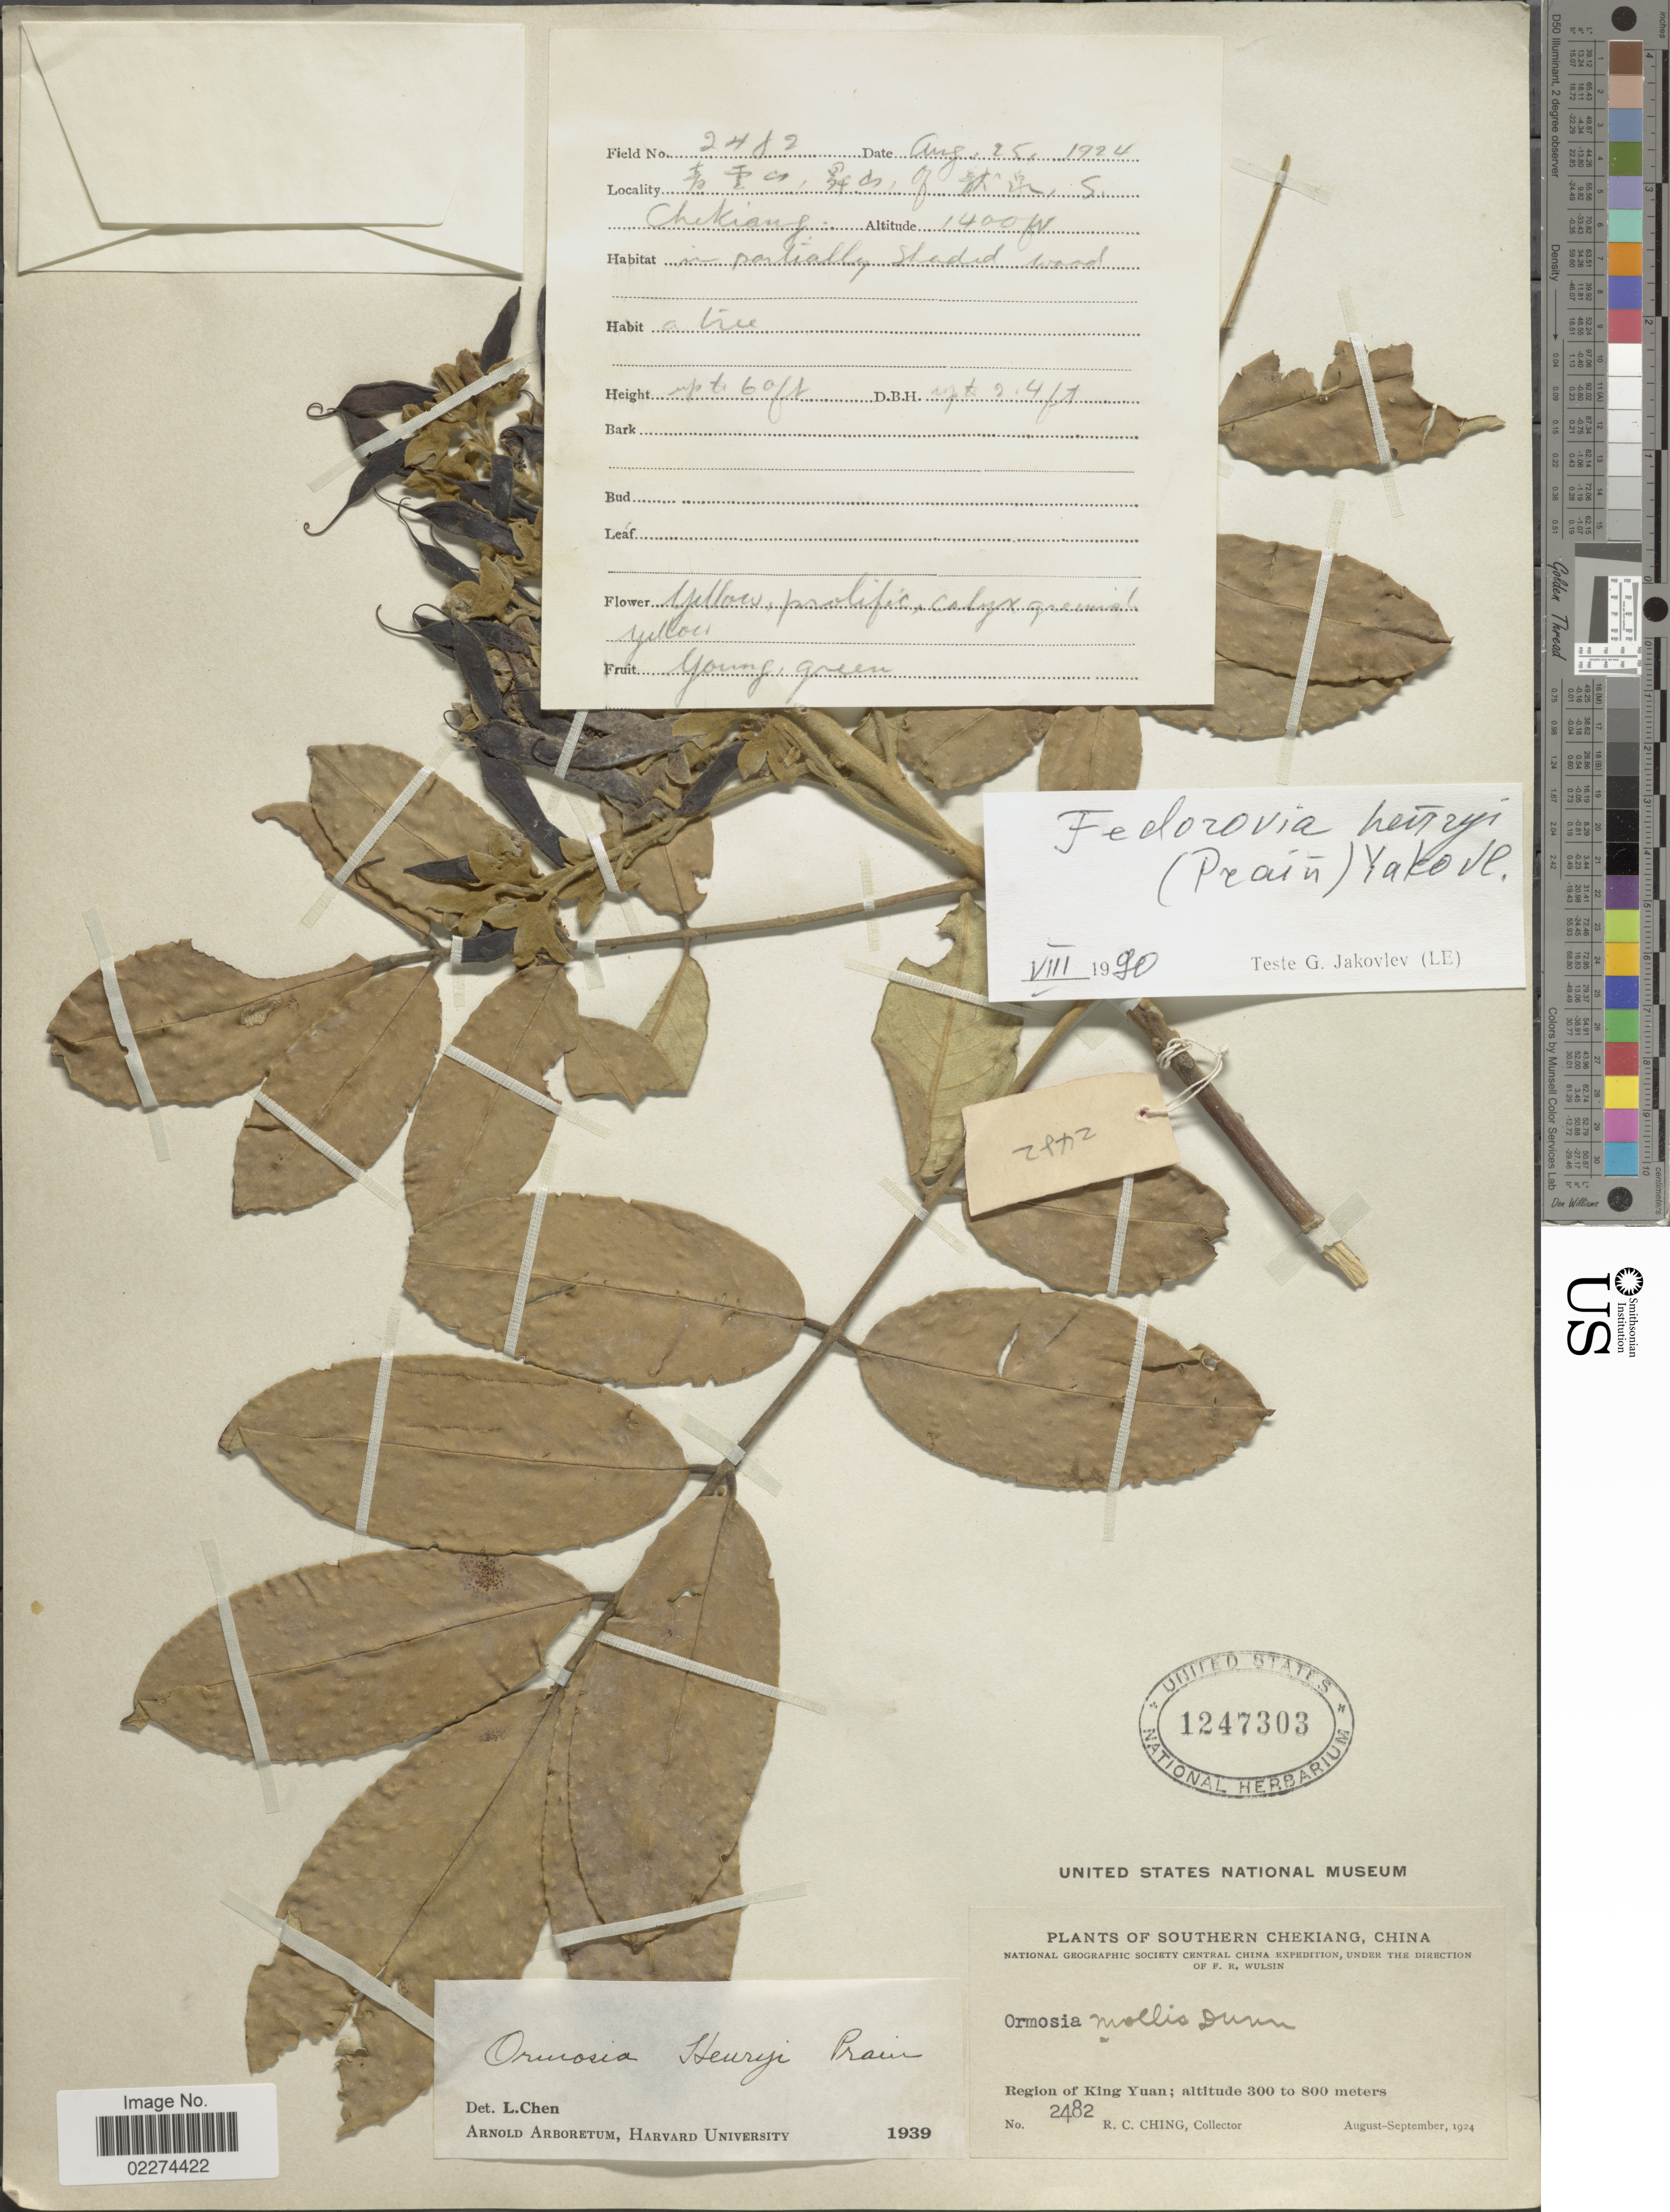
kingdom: Plantae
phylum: Tracheophyta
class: Magnoliopsida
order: Fabales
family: Fabaceae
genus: Ormosia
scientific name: Ormosia henryi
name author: Prain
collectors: R. C. Ching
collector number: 2482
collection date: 1924-08-25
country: China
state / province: Zhejiang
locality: Southern Chekiang, China, Region of King Yuan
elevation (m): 427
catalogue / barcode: US 1247303